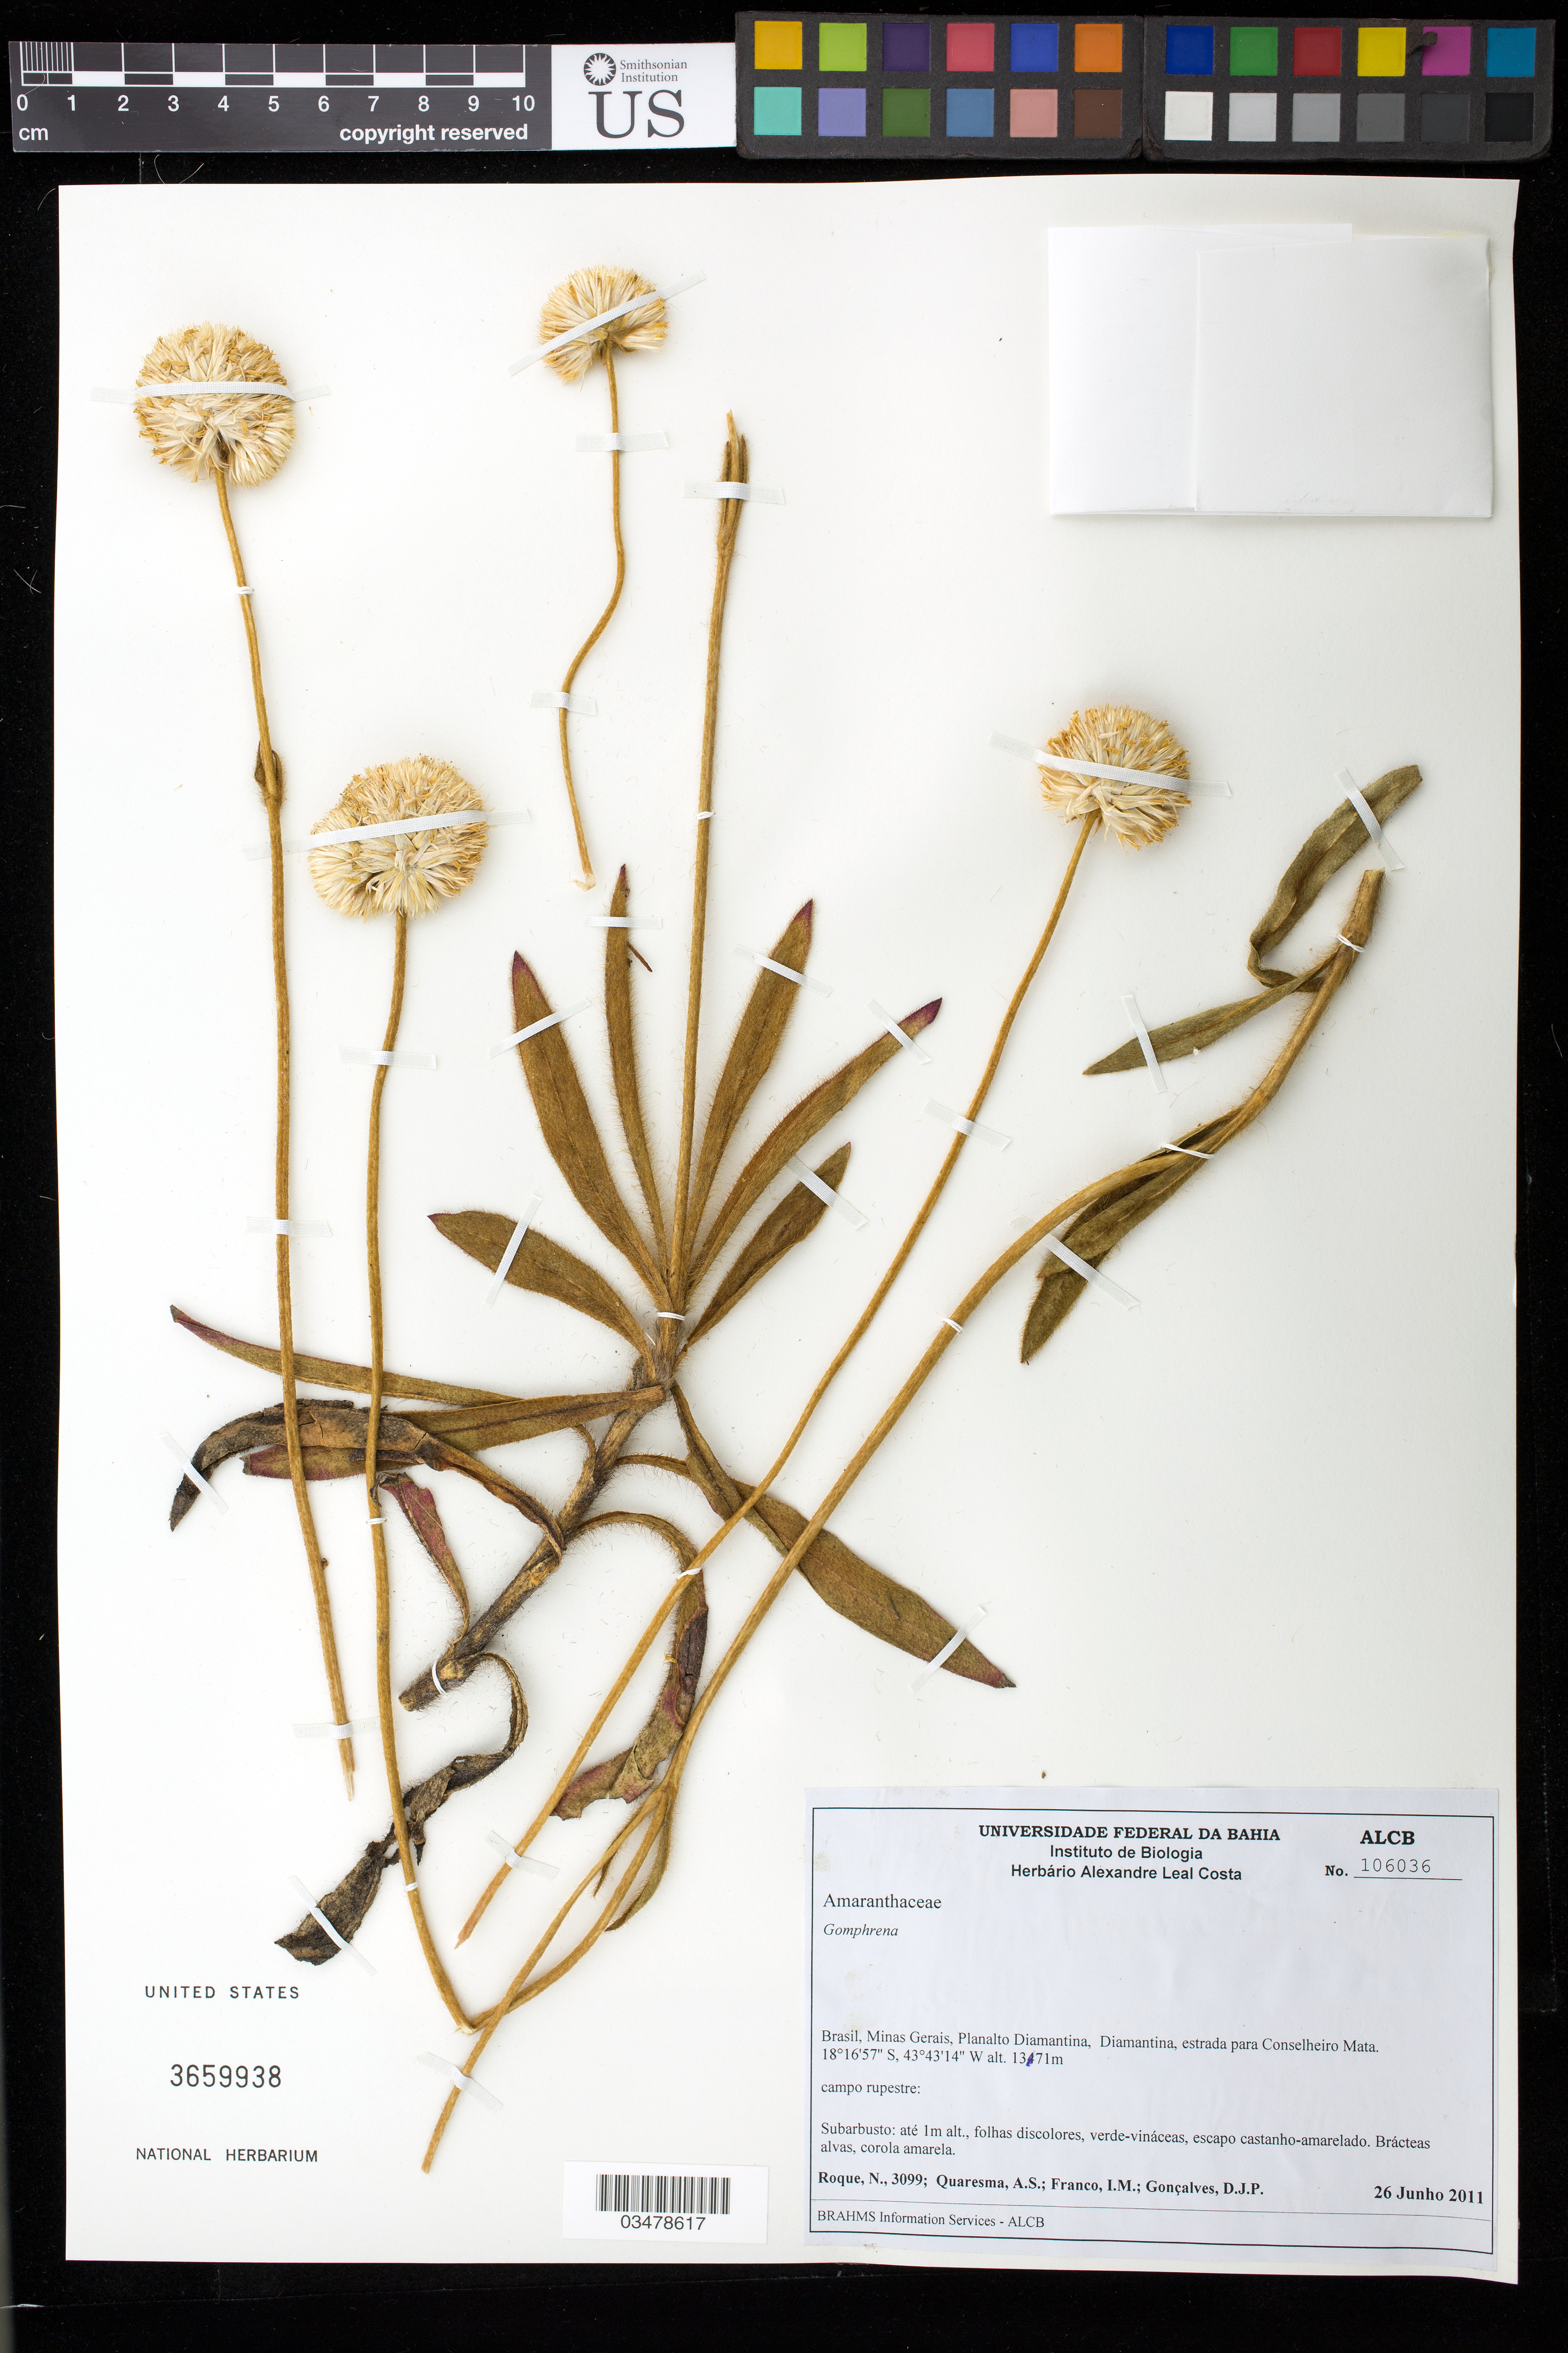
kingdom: Plantae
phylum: Tracheophyta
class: Magnoliopsida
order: Caryophyllales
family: Amaranthaceae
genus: Gomphrena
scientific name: Gomphrena sp.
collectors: N. Roque, A. Quaresma, I. Franco & D. Gonçalves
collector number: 3099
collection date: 2011-06-26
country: Brazil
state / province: Minas Gerais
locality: Planalto Diamantina, Diamantina, estrada para Conselheiro Mata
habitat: campo rupestre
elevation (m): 1371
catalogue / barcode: US 3659938